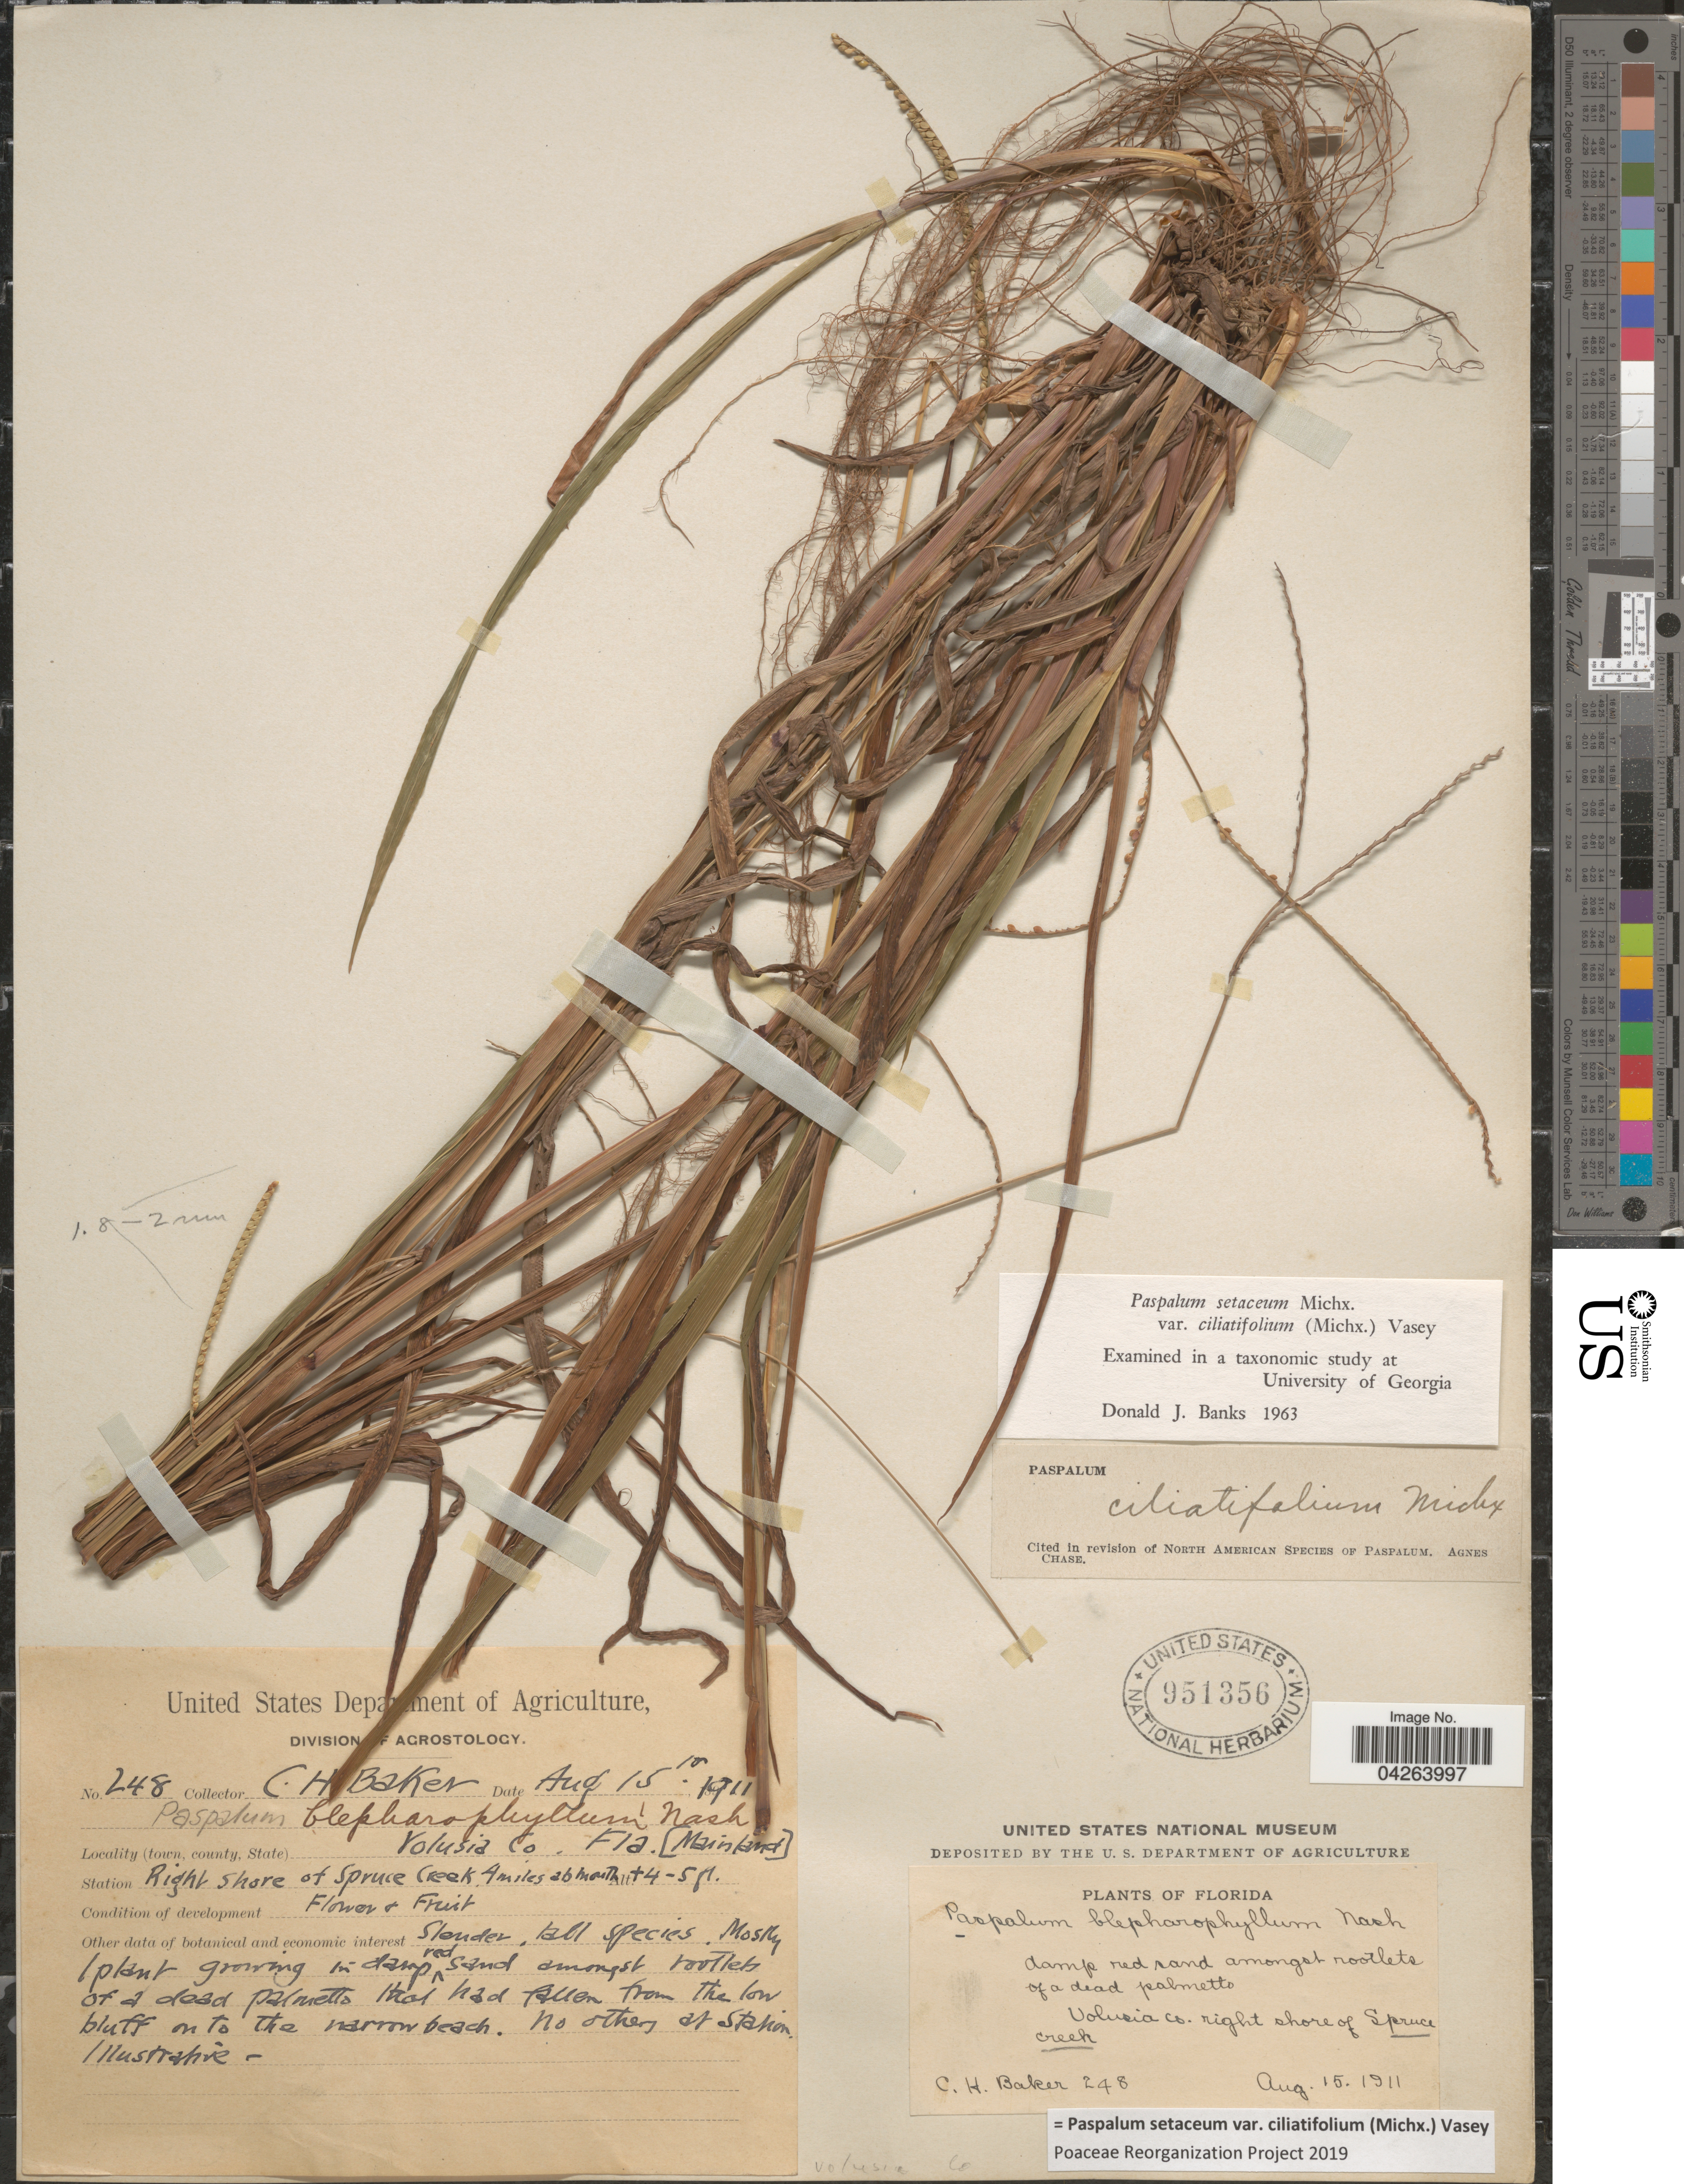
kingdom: Plantae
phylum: Tracheophyta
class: Liliopsida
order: Poales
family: Poaceae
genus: Paspalum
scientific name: Paspalum setaceum var. ciliatifolium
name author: (Michx.) Vasey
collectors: C. H. Baker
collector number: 248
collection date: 1911-08-15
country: United States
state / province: Florida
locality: Volusia Co. [Mainland]. Right shore of Spruce Creek. 4 miles at mouth.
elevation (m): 1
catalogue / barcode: US 951356